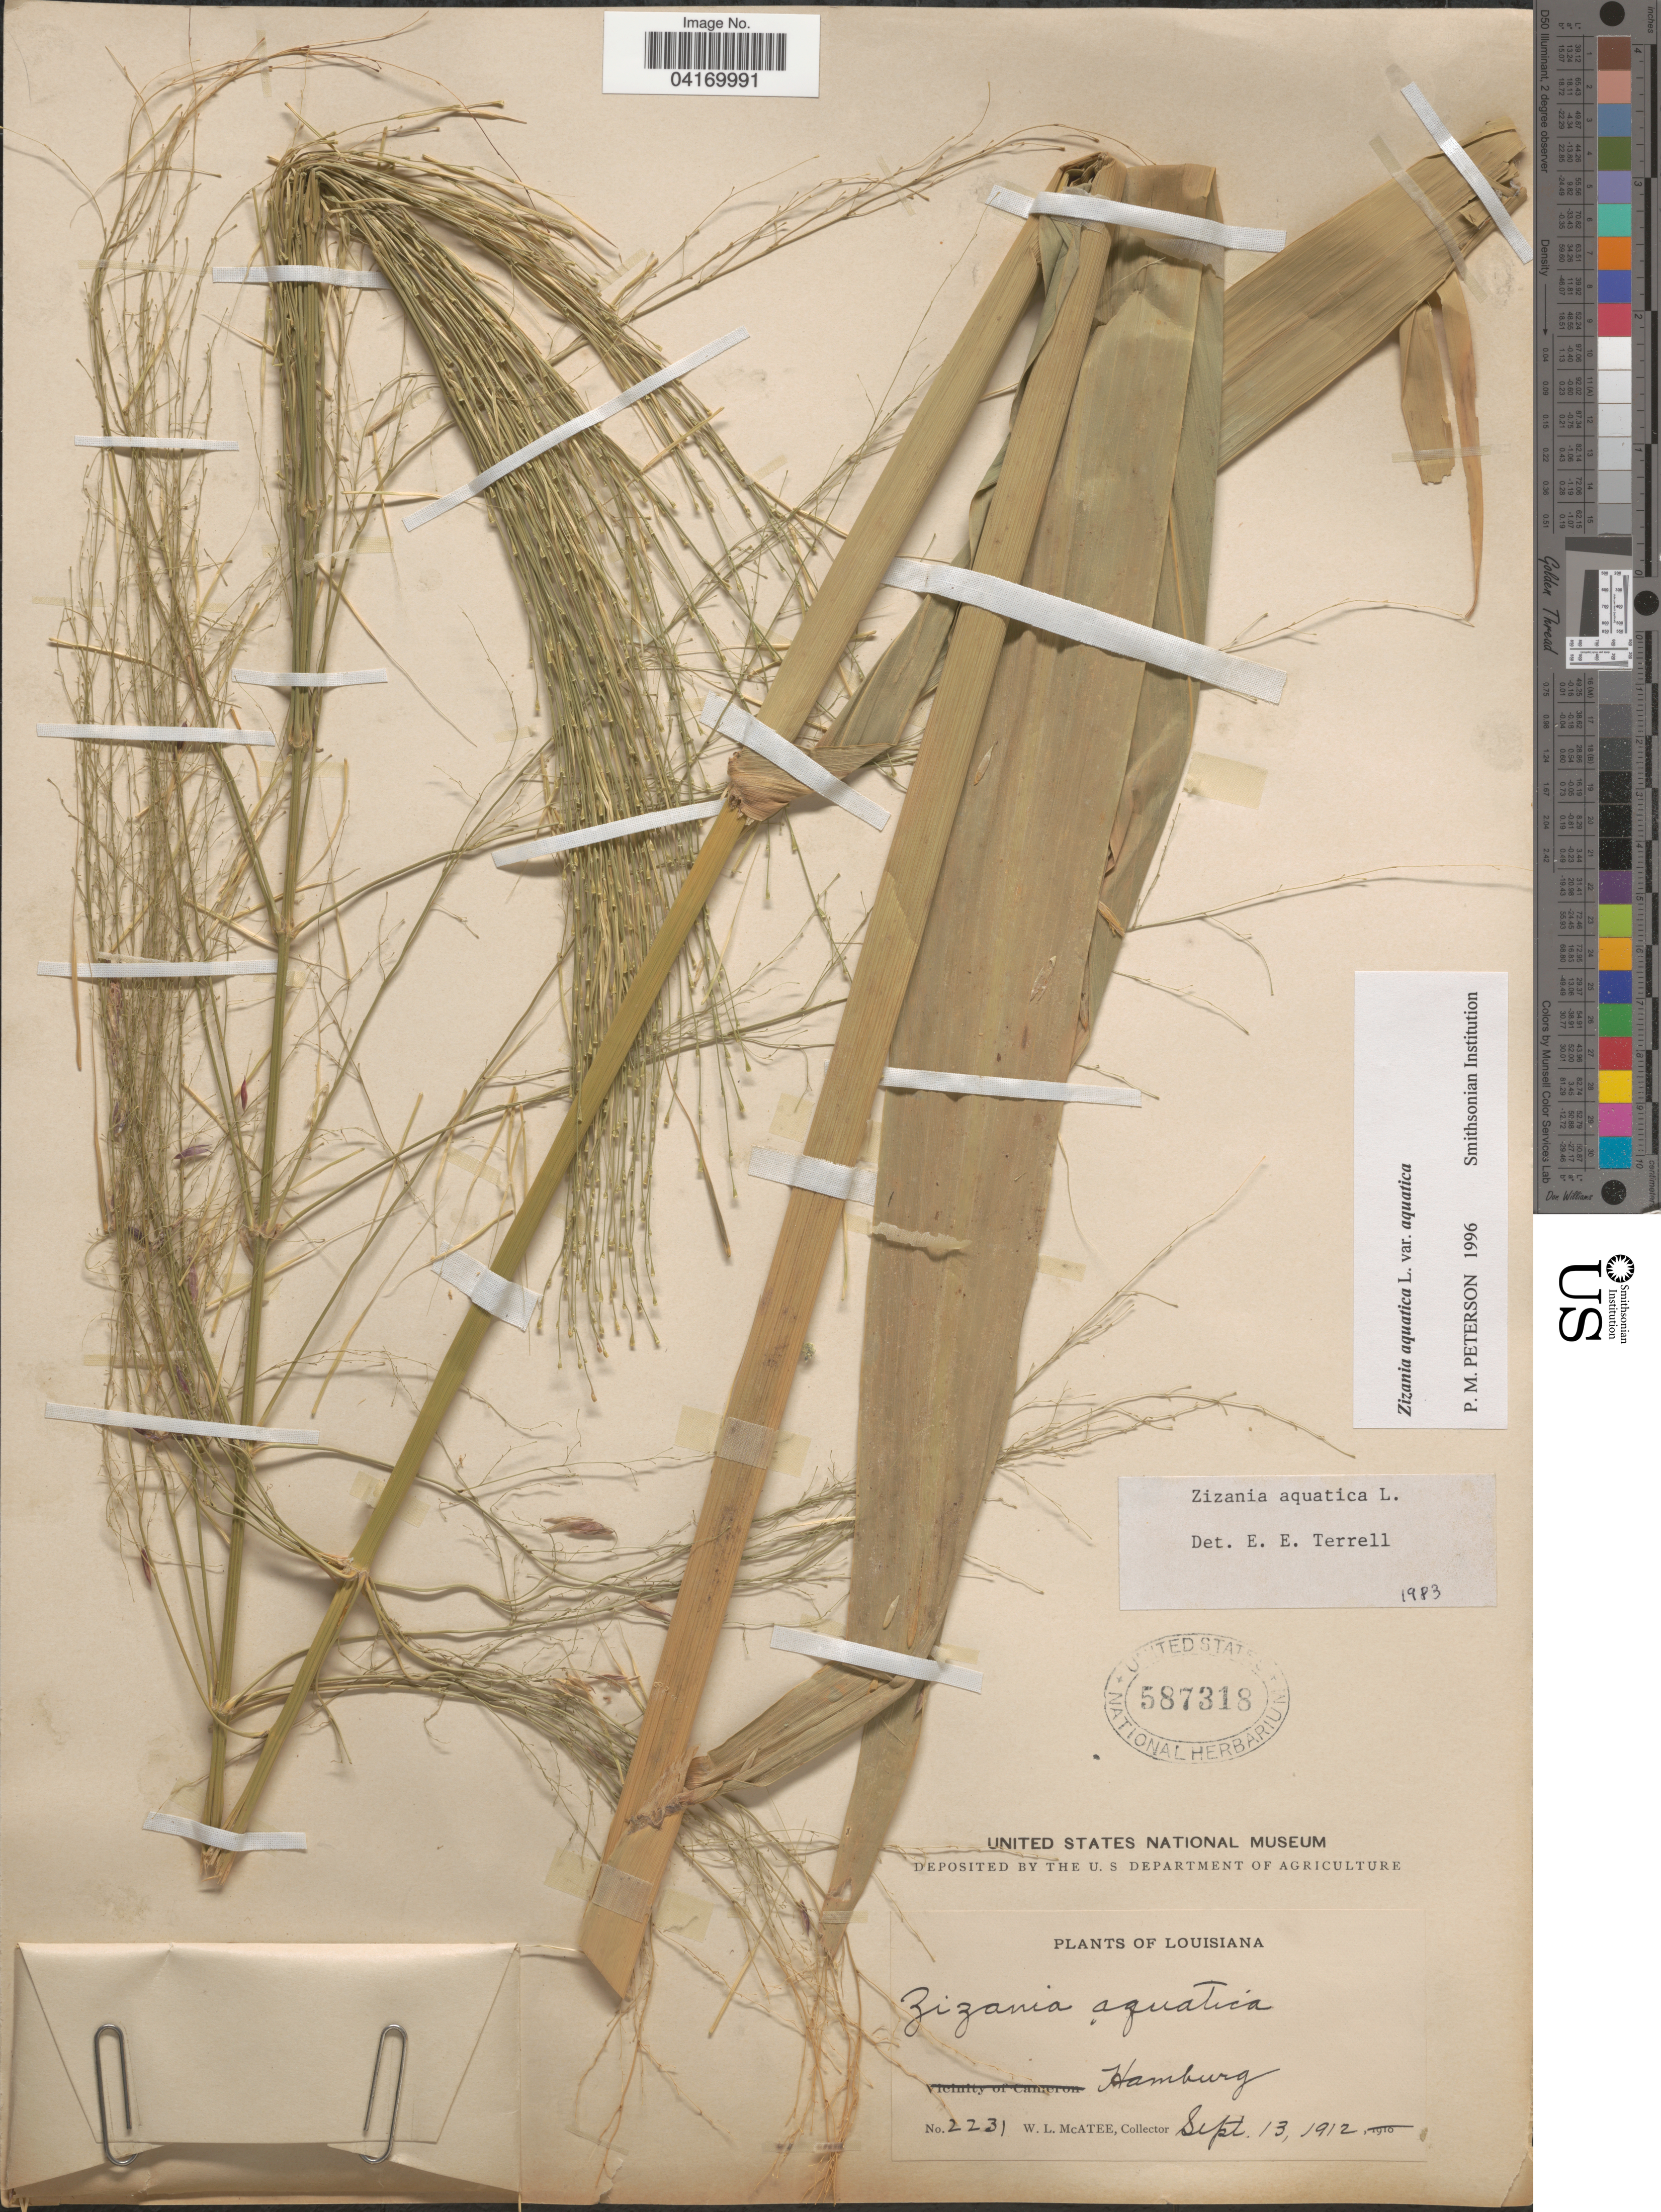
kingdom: Plantae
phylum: Tracheophyta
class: Liliopsida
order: Poales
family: Poaceae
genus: Zizania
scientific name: Zizania aquatica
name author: L.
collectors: W. McAtee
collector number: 2231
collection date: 1912-09-13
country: United States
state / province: Louisiana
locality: Hamburg.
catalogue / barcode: US 587318